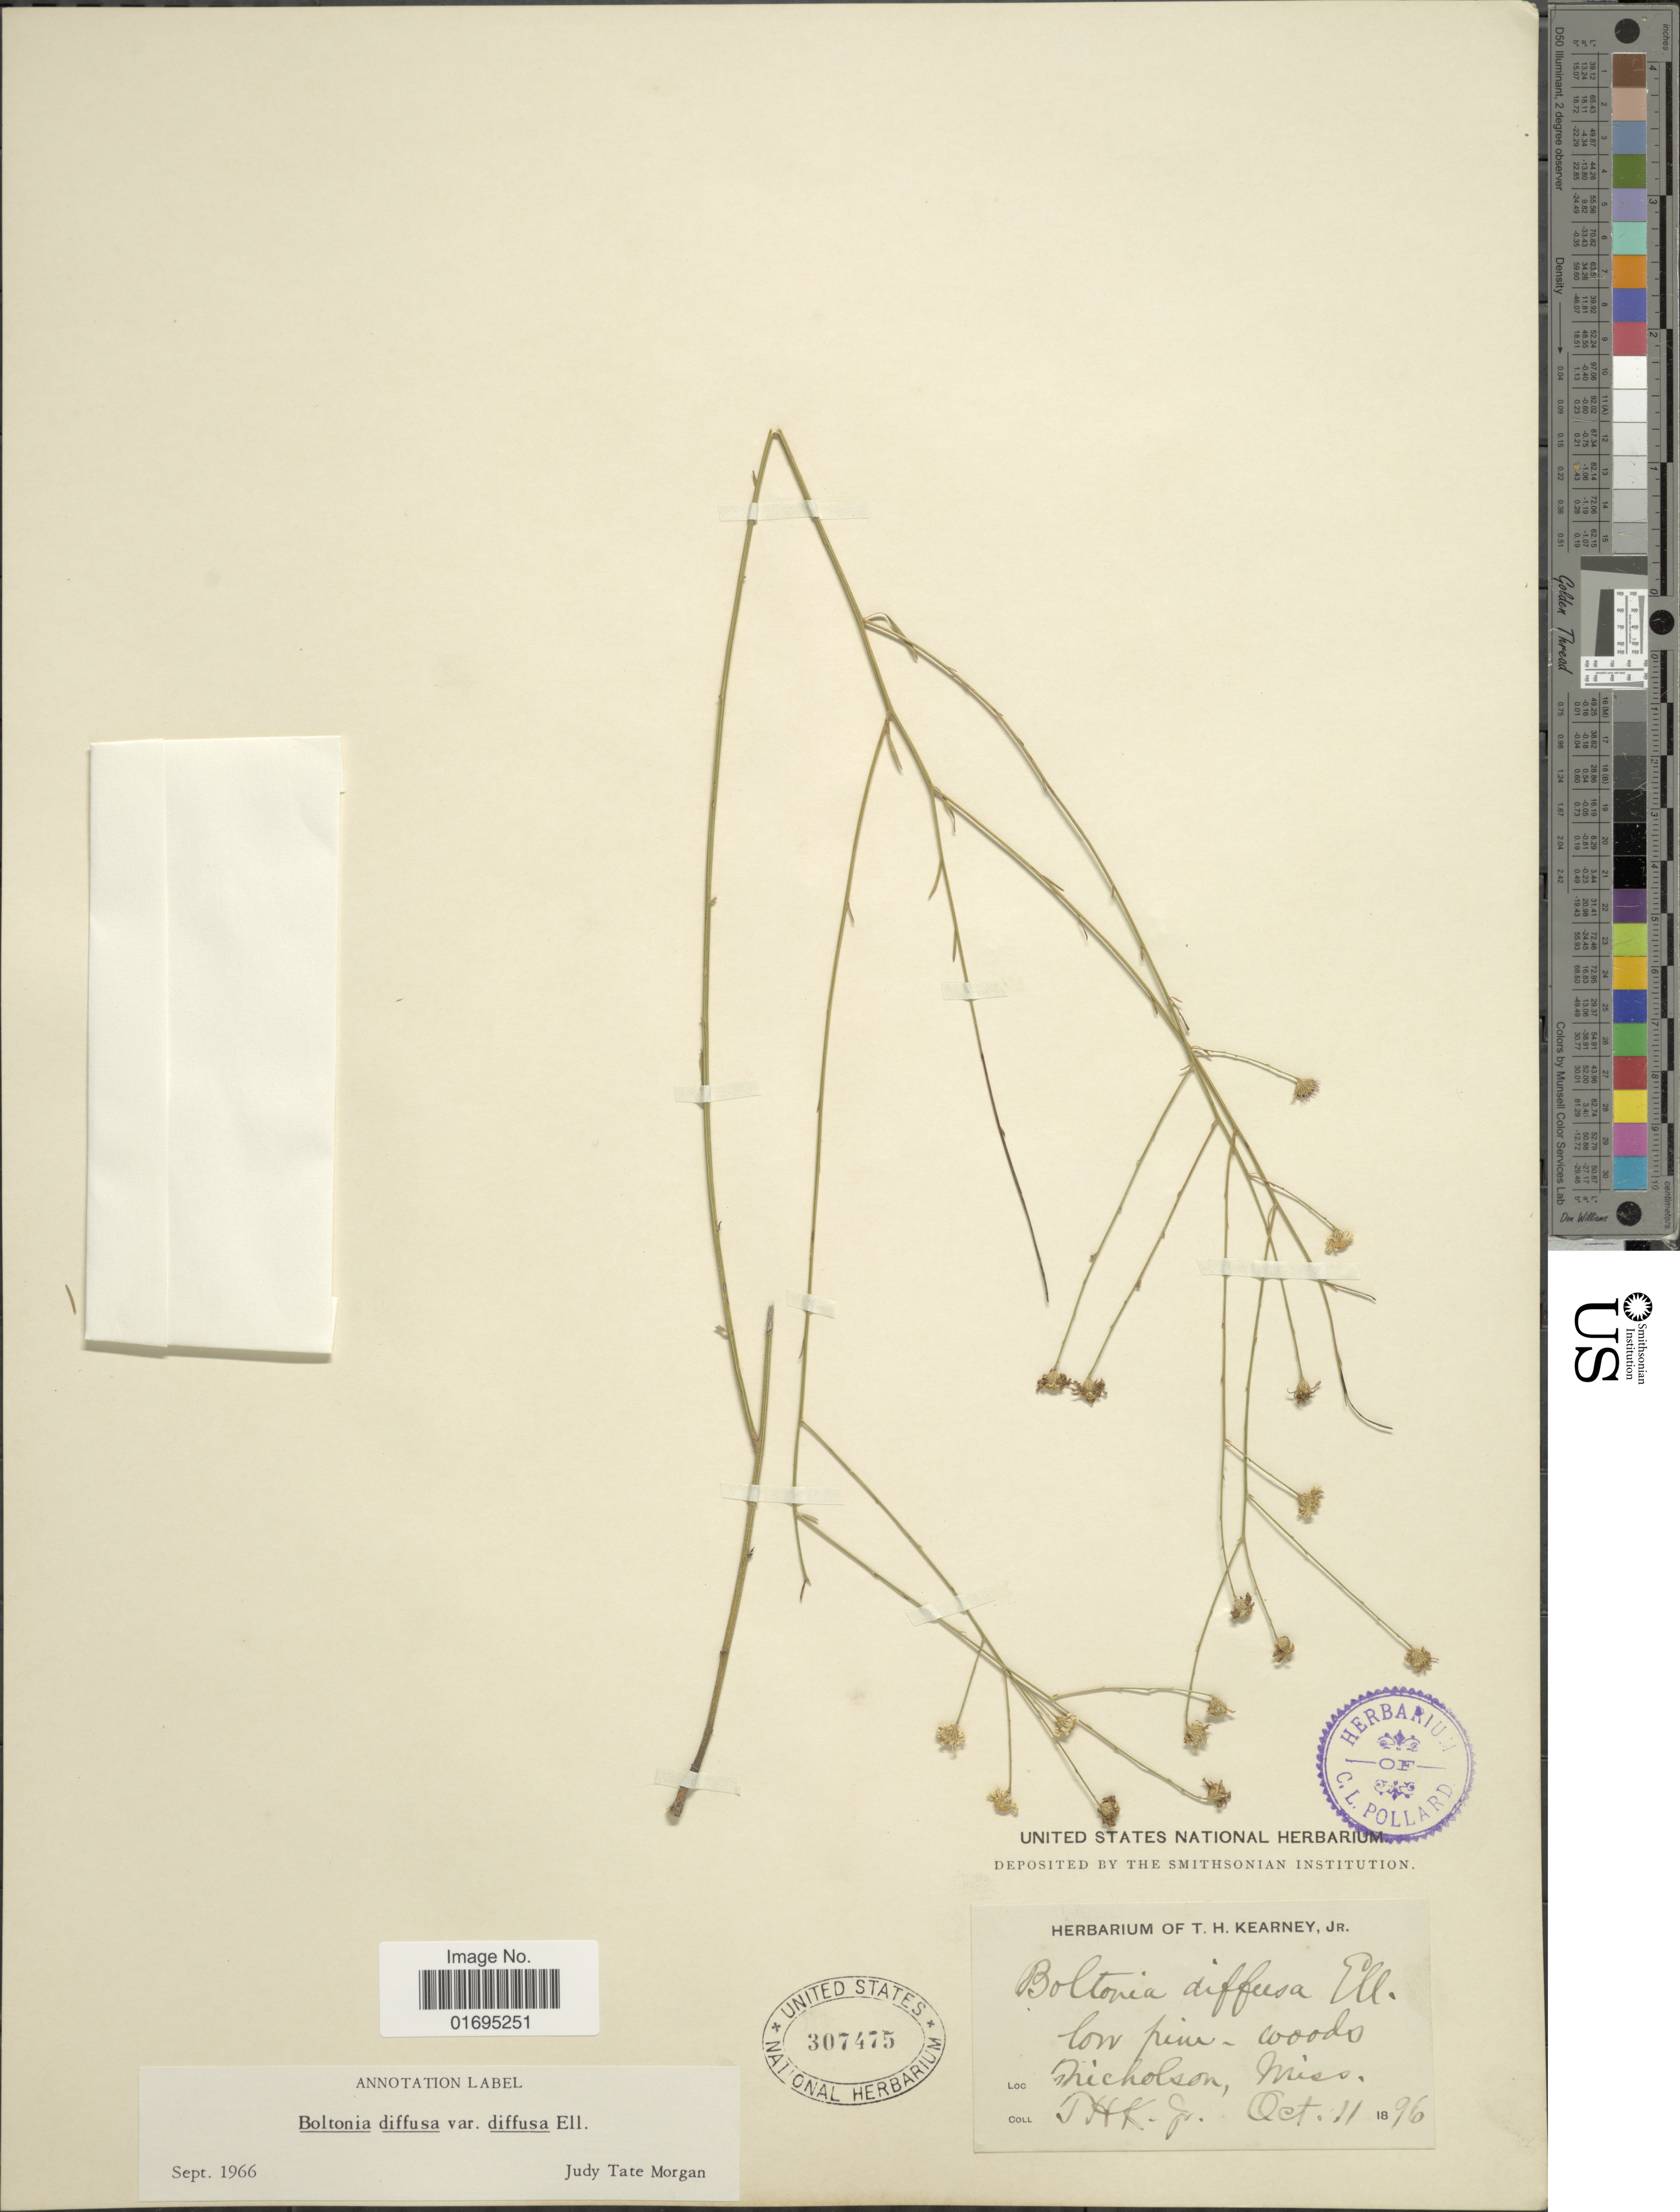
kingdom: Plantae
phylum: Tracheophyta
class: Magnoliopsida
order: Asterales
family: Asteraceae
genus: Boltonia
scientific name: Boltonia diffusa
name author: Elliott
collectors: T. H. Kearney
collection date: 1896-10-11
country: United States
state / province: Mississippi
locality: Nicholson, Miss.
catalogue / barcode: US 307475